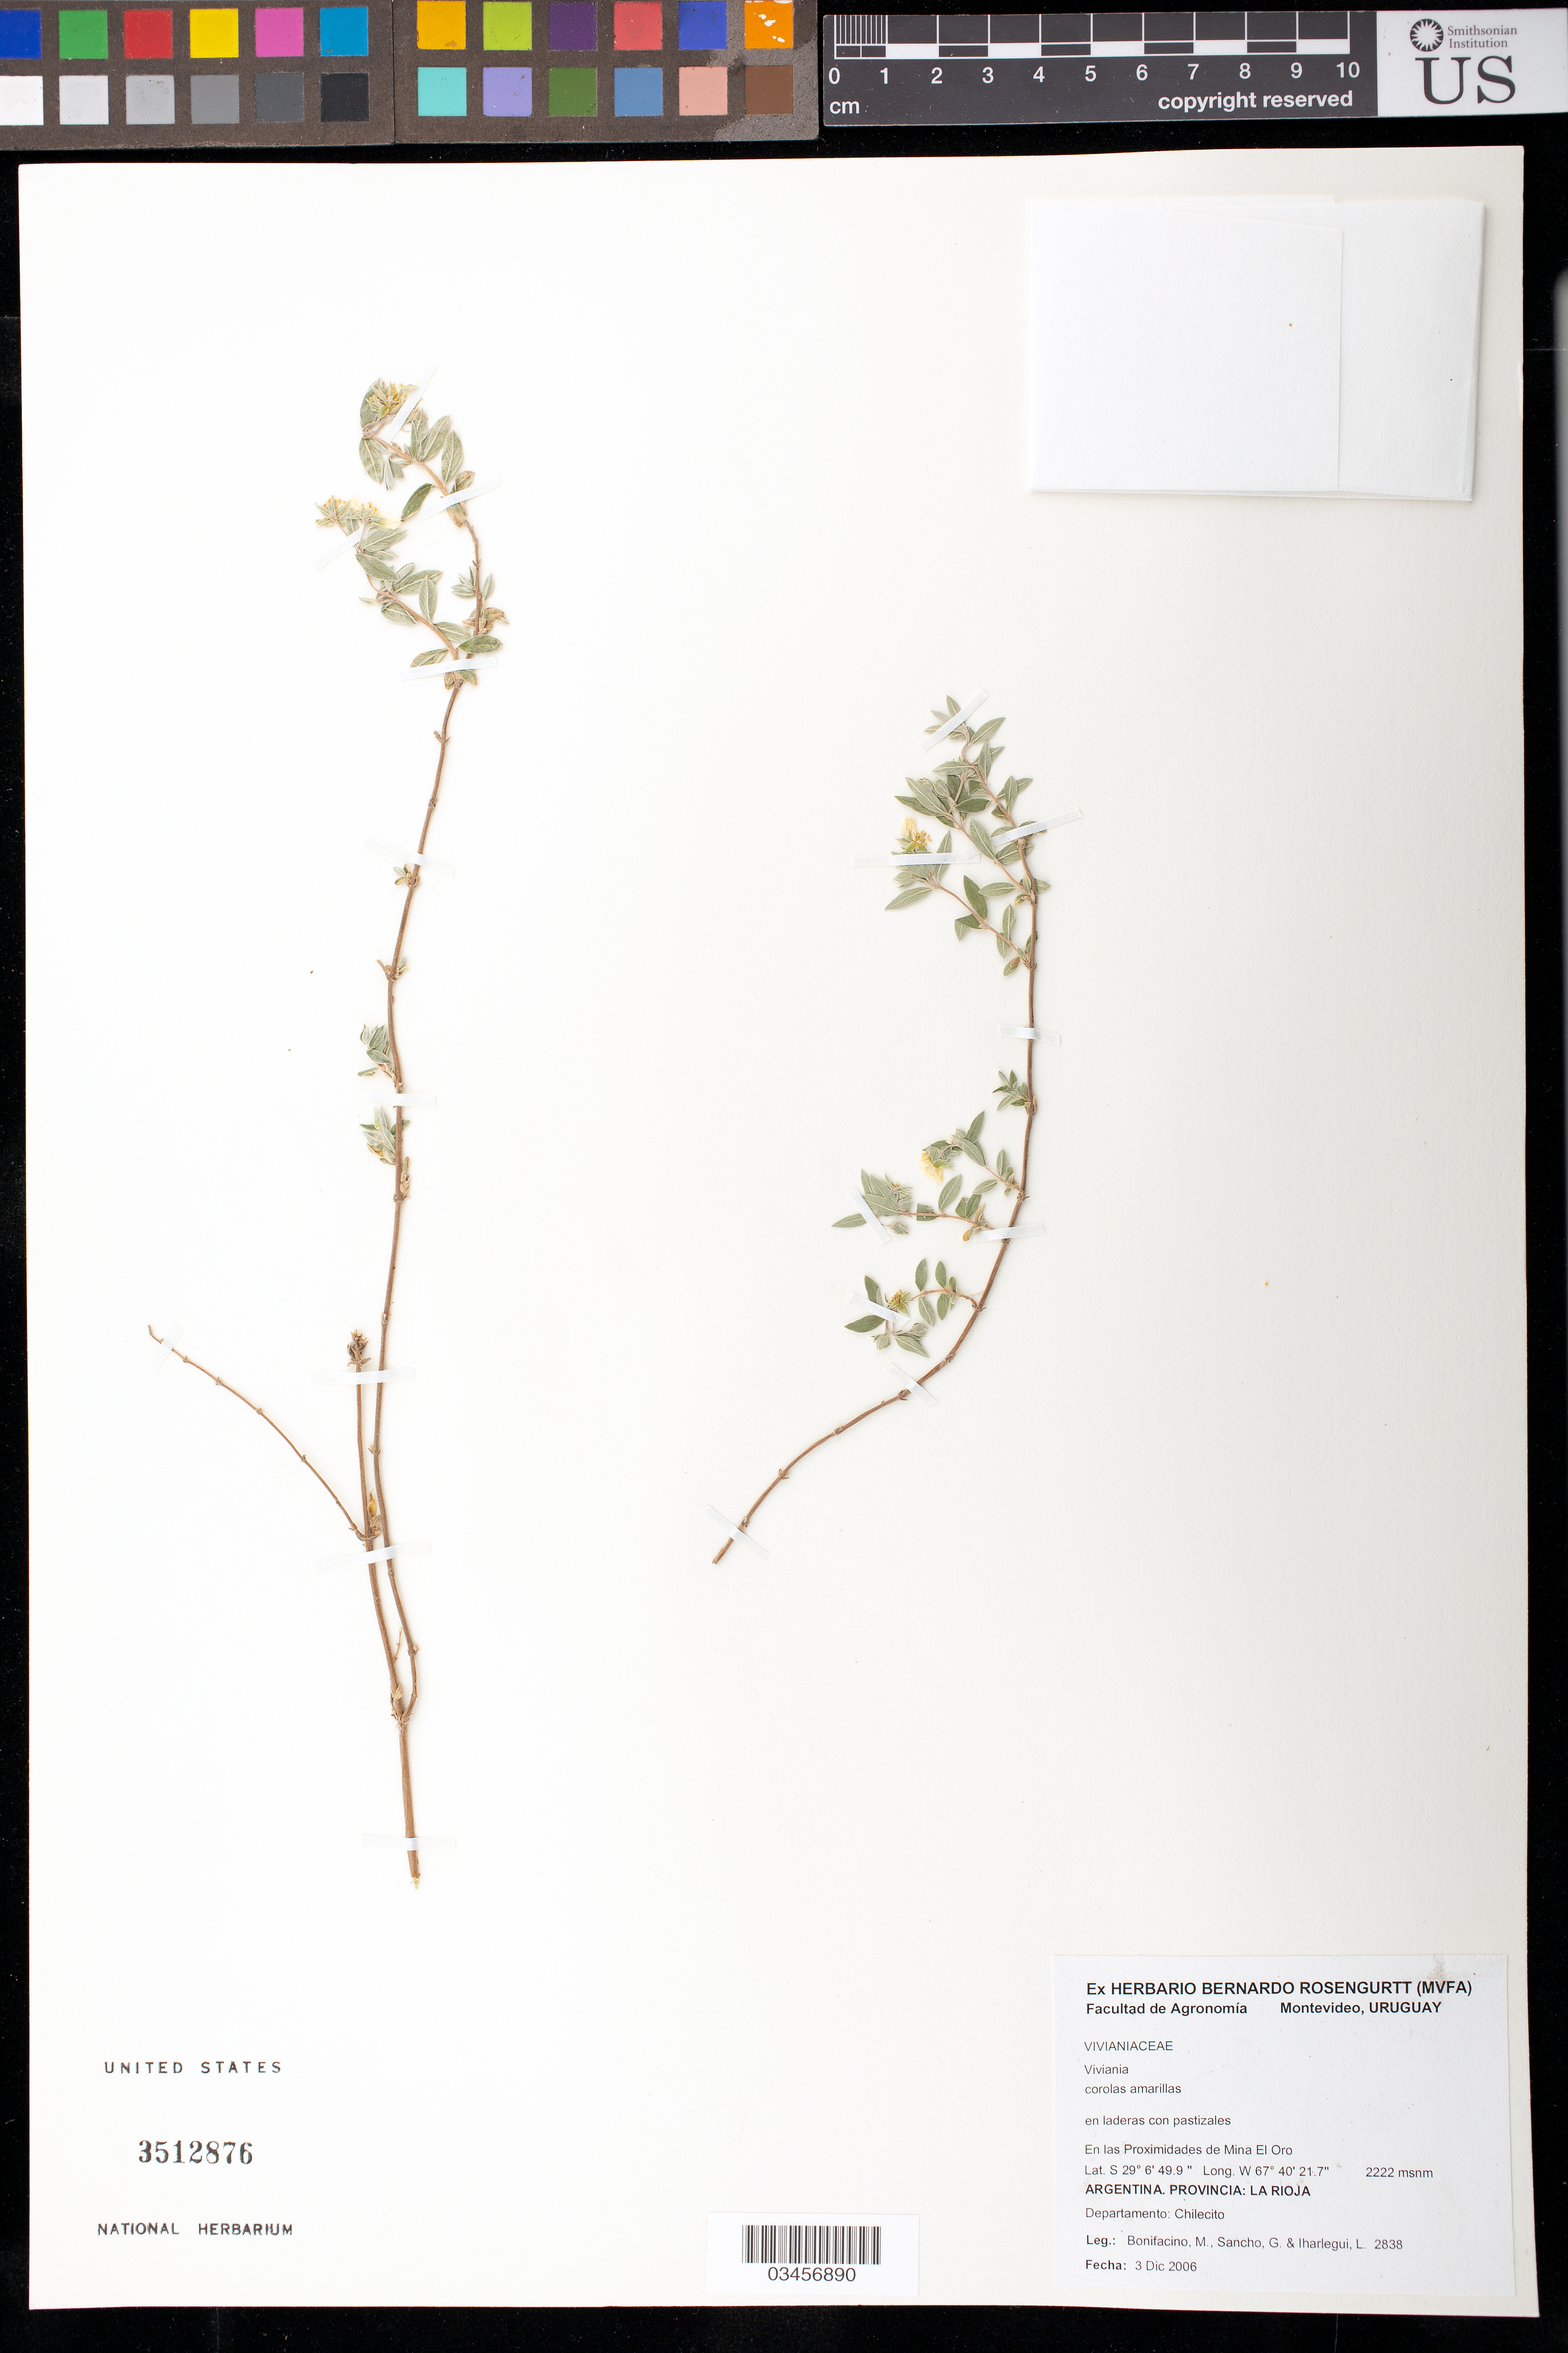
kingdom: Plantae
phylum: Tracheophyta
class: Magnoliopsida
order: Geraniales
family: Vivianiaceae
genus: Viviania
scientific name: Viviania sp.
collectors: M. Bonifacino, G. Sancho & L. Iharlegui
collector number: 2838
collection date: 2006-12-03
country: Argentina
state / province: La Rioja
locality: Departamento Chilecito. En las próximidades de Mina "El Oro"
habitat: En laderas con pastizales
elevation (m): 2222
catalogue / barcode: US 3512876